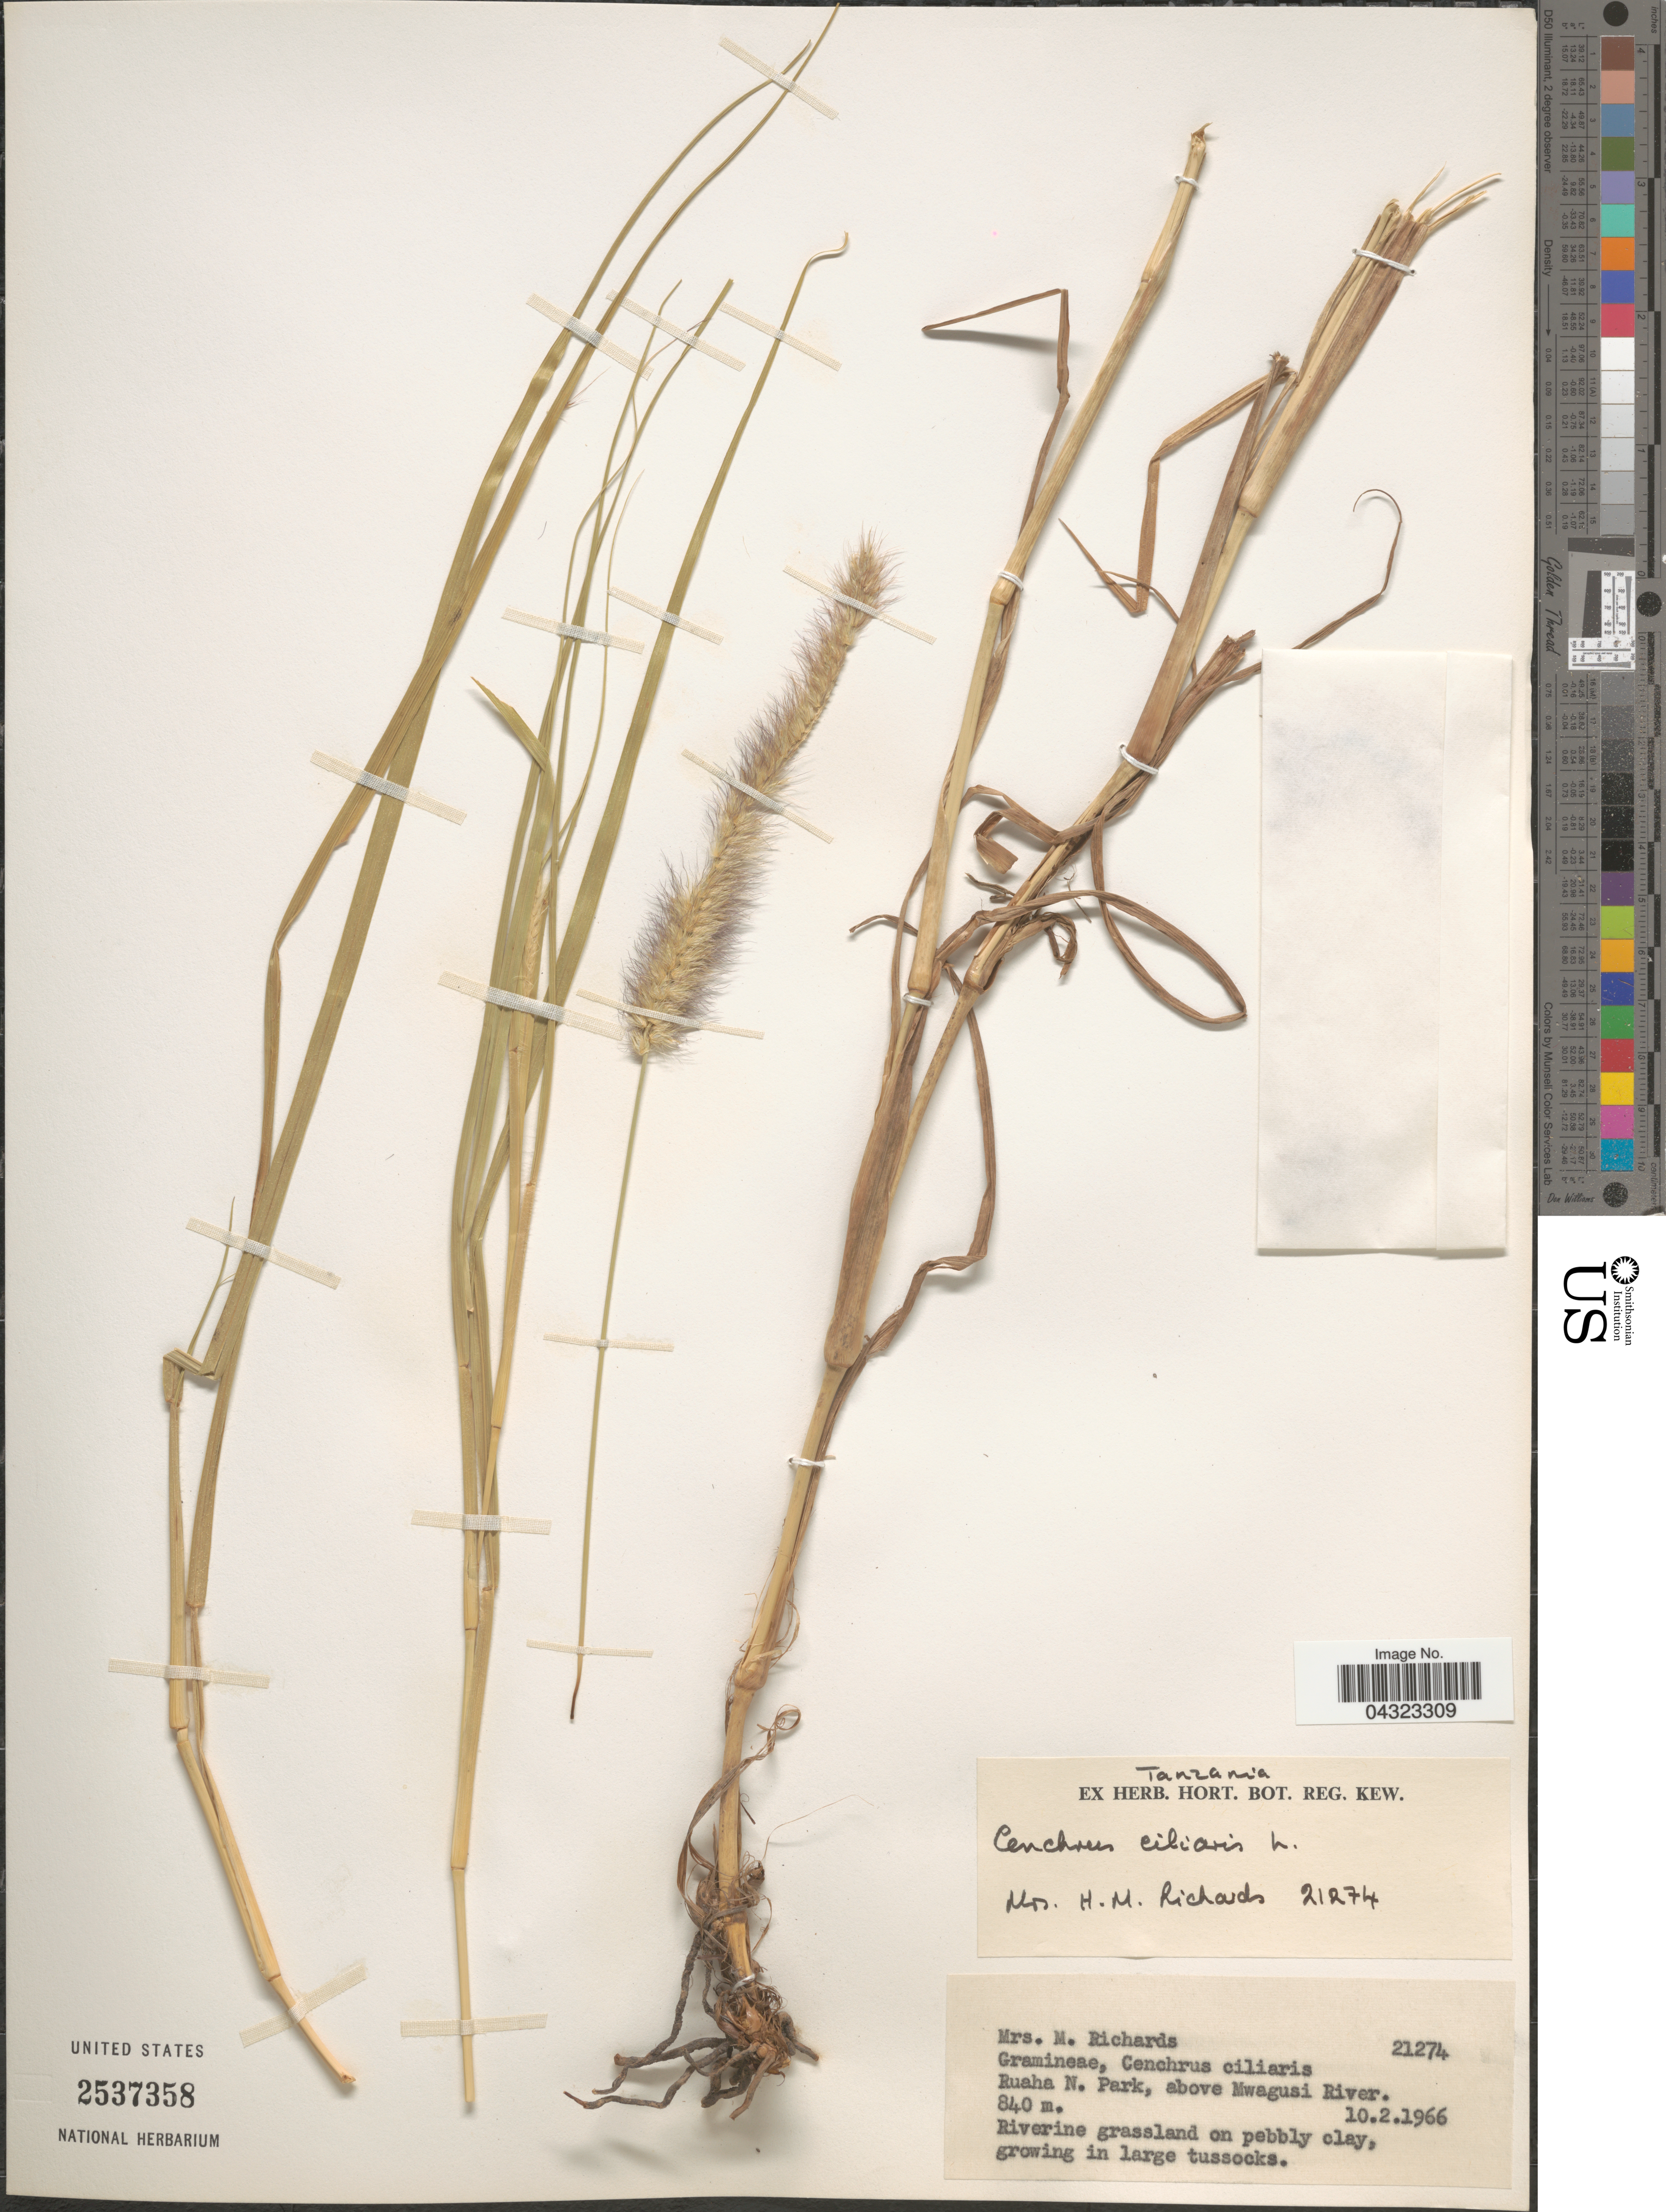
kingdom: Plantae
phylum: Tracheophyta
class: Liliopsida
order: Poales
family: Poaceae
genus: Cenchrus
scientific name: Cenchrus ciliaris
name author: L.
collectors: M. Richards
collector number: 21274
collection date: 1966-02-10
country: Tanzania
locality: Ruaha N. Park, above Mwagusi River.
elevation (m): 840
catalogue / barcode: US 2537358